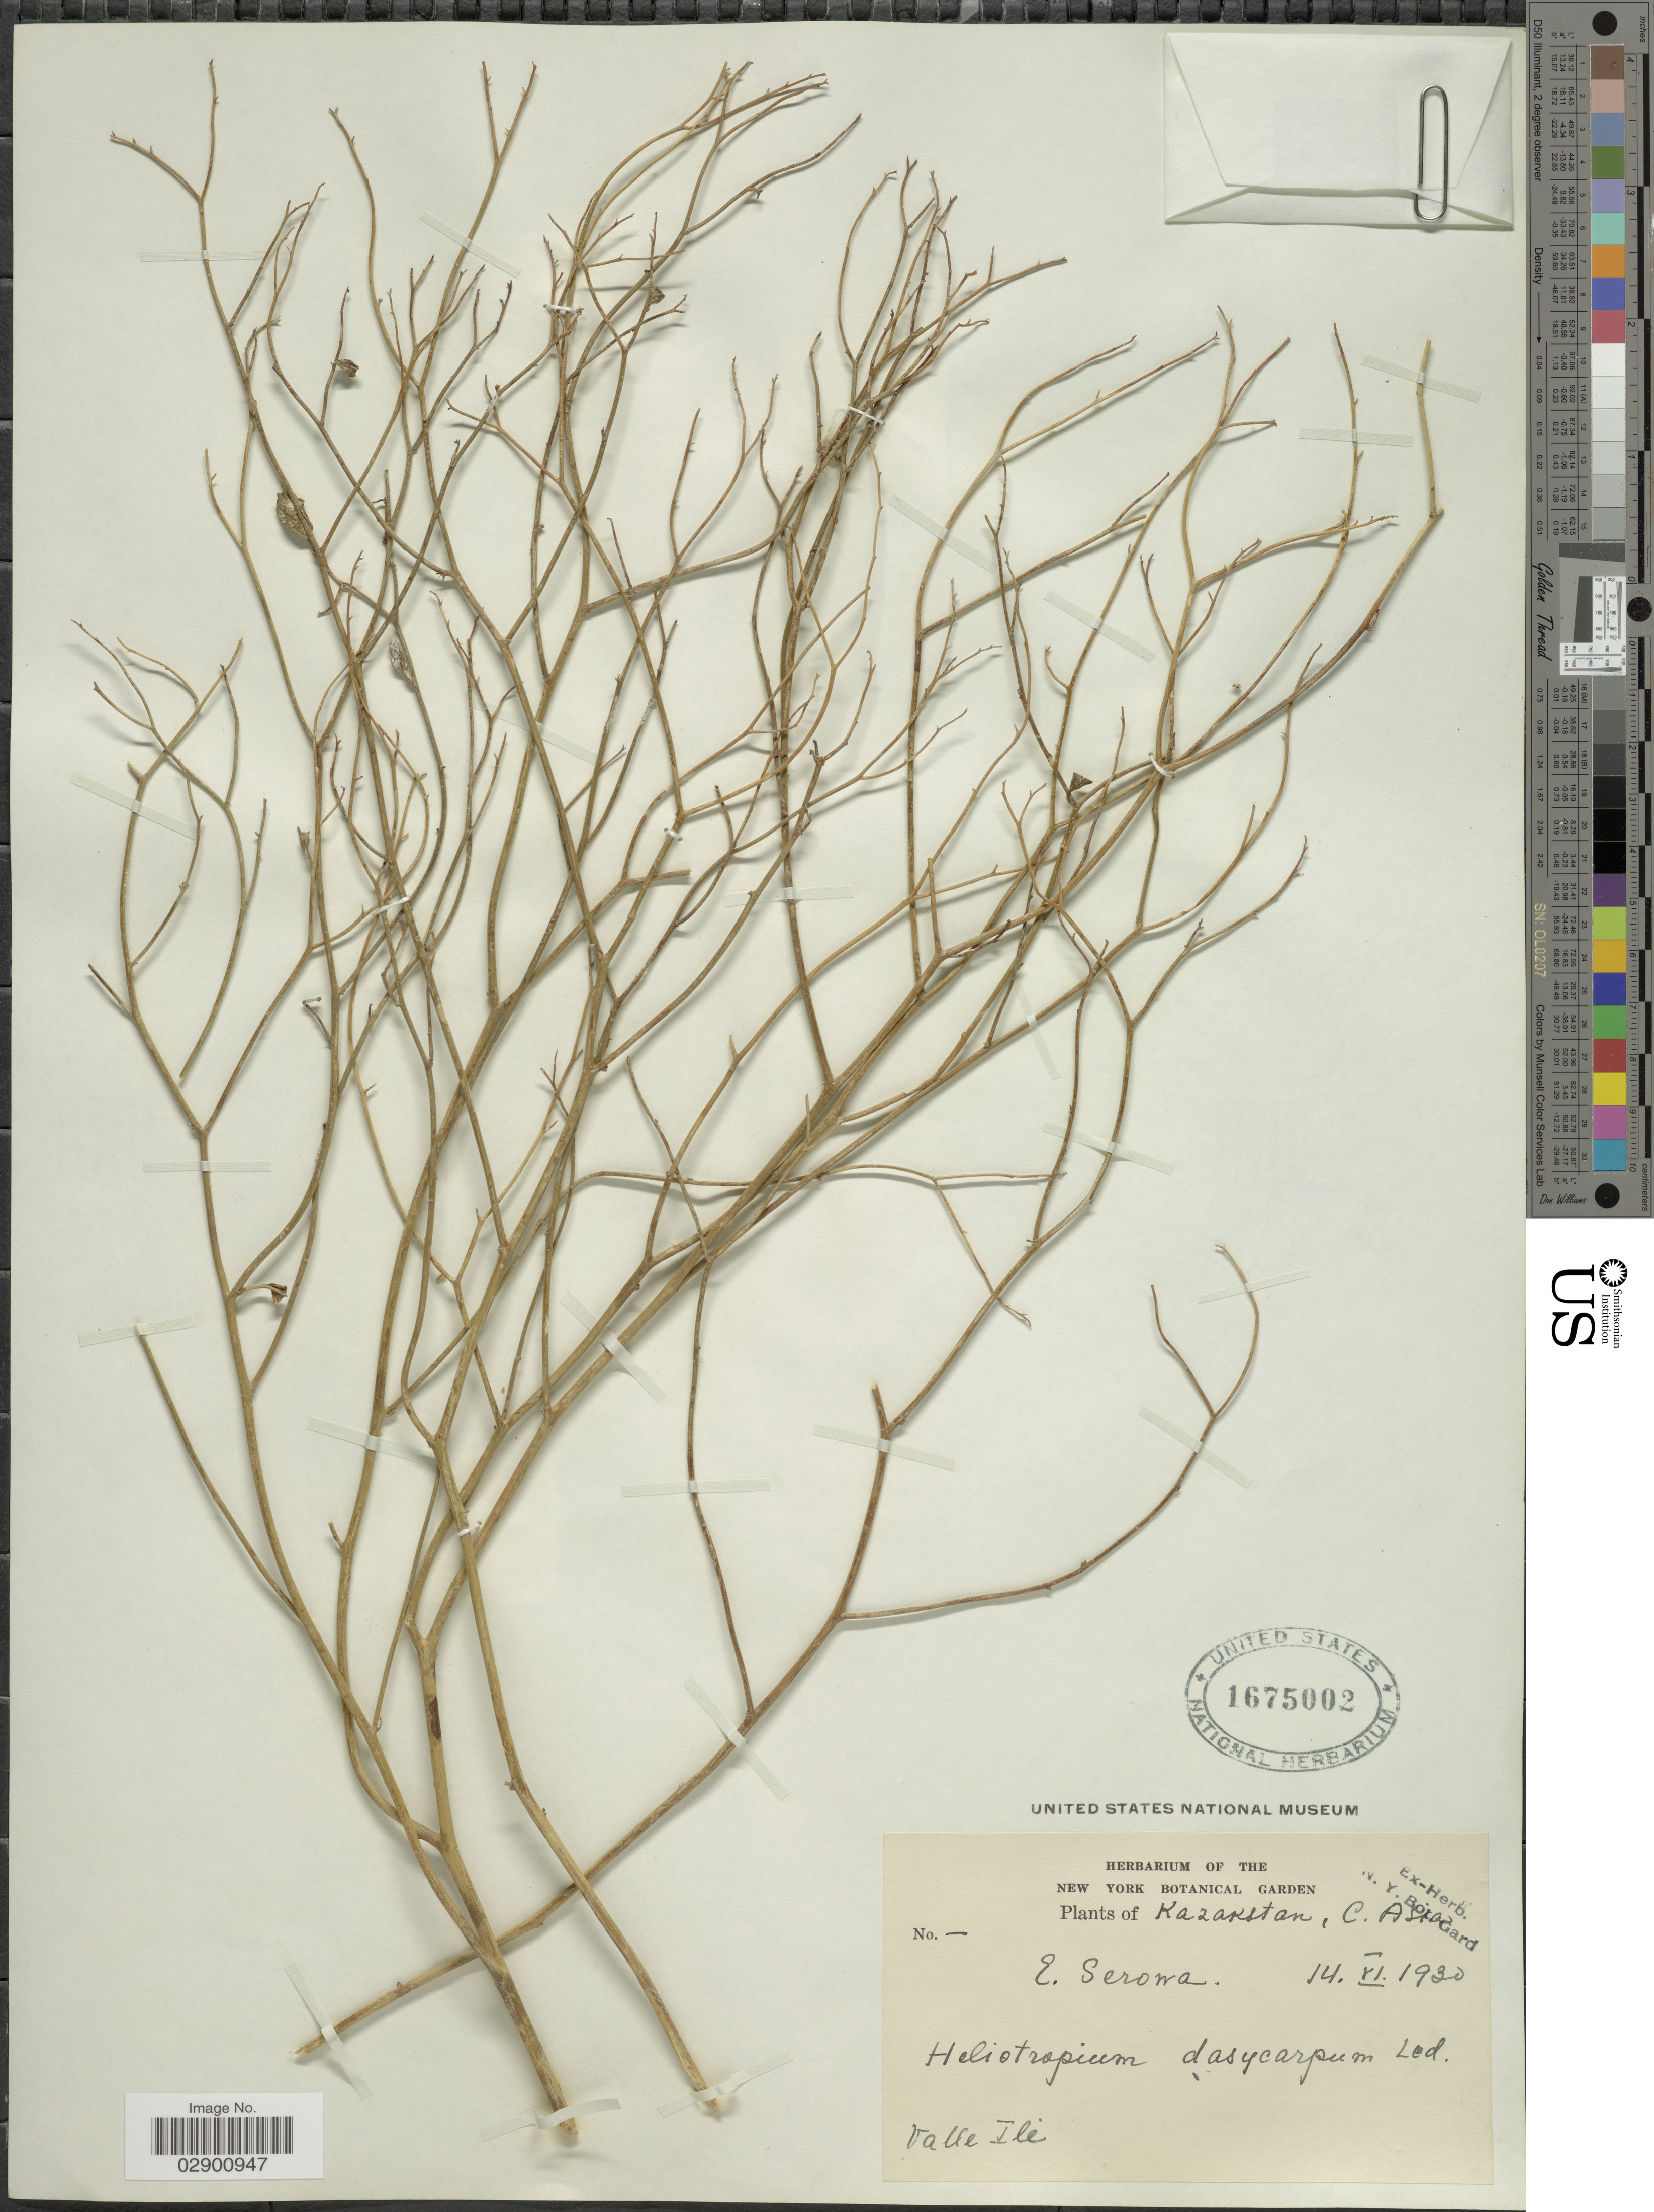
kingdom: Plantae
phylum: Tracheophyta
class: Magnoliopsida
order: Boraginales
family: Heliotropiaceae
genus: Heliotropium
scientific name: Heliotropium dasycarpum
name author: Ledeb.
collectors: E. Serowa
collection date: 1930-06-14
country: Kazakhstan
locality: Kazakstan, C. Asia. Valle Ili.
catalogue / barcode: US 1675002